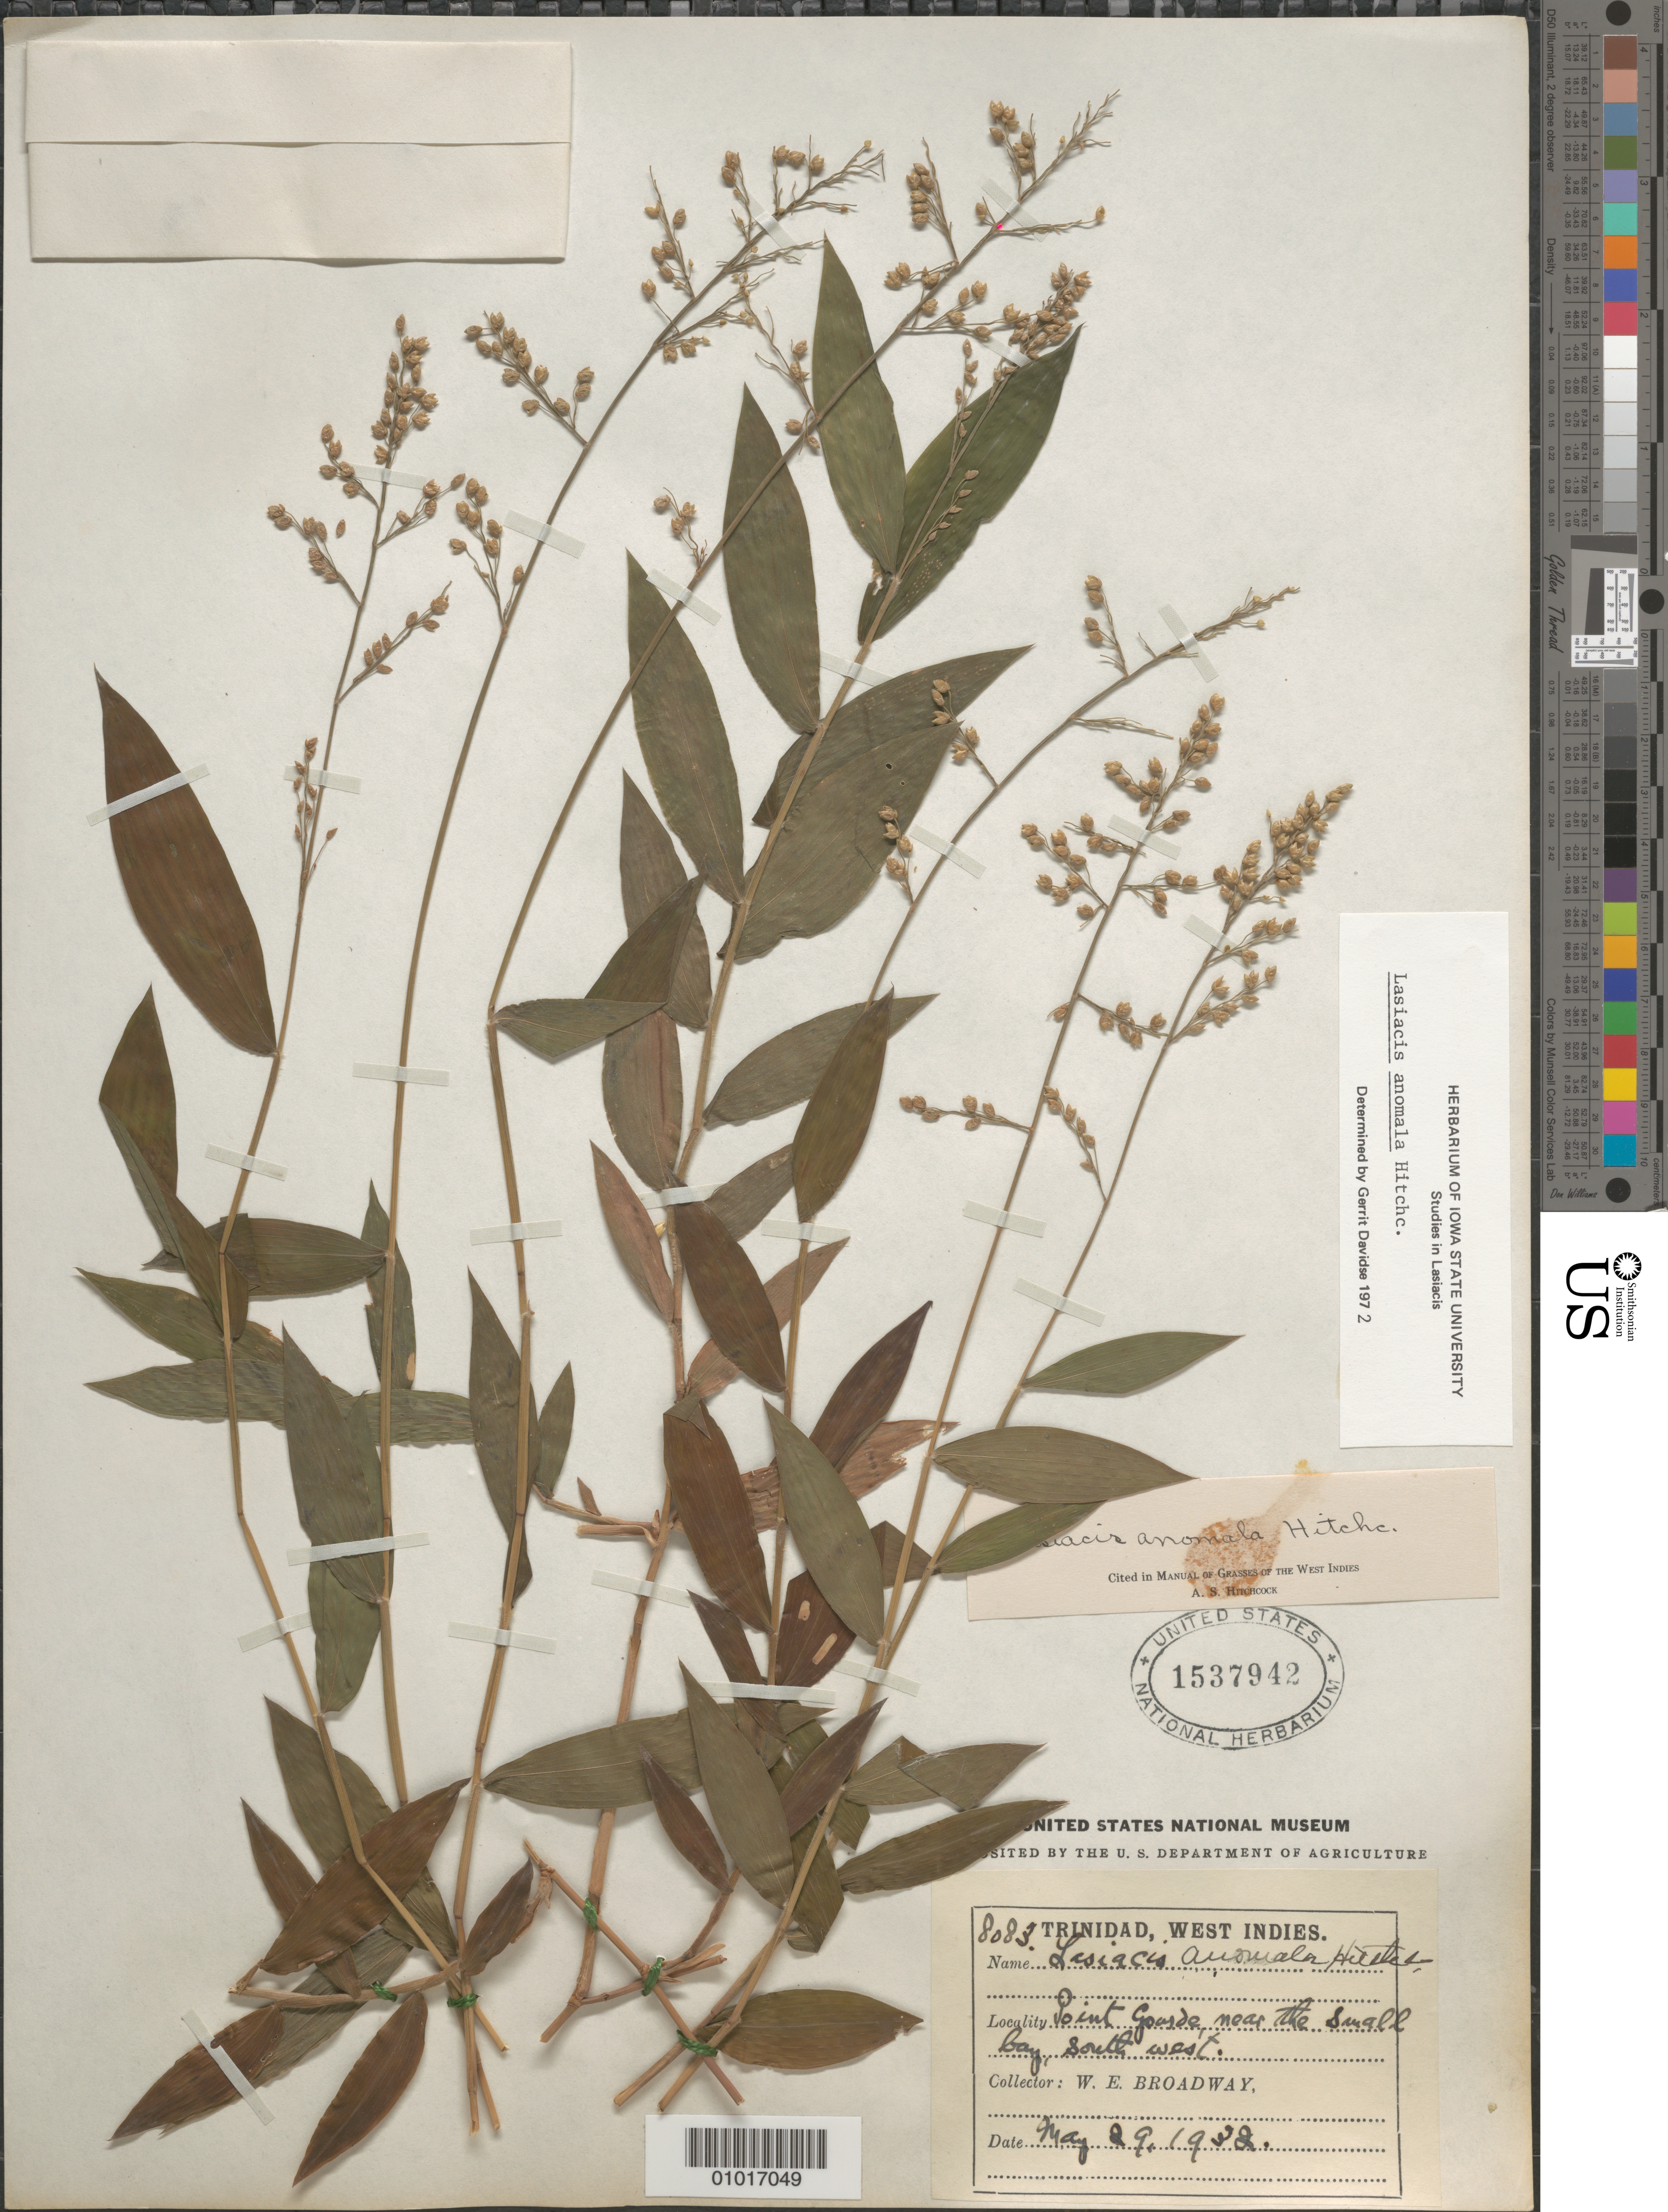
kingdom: Plantae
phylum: Tracheophyta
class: Liliopsida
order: Poales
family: Poaceae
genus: Lasiacis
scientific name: Lasiacis anomala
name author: Hitchc.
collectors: W. E. Broadway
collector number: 8083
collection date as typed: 29 May 1932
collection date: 1932-05-29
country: Trinidad and Tobago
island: Trinidad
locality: Point Gourde, Chaguaramas, near the small bay, south west.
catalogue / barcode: US 1537942